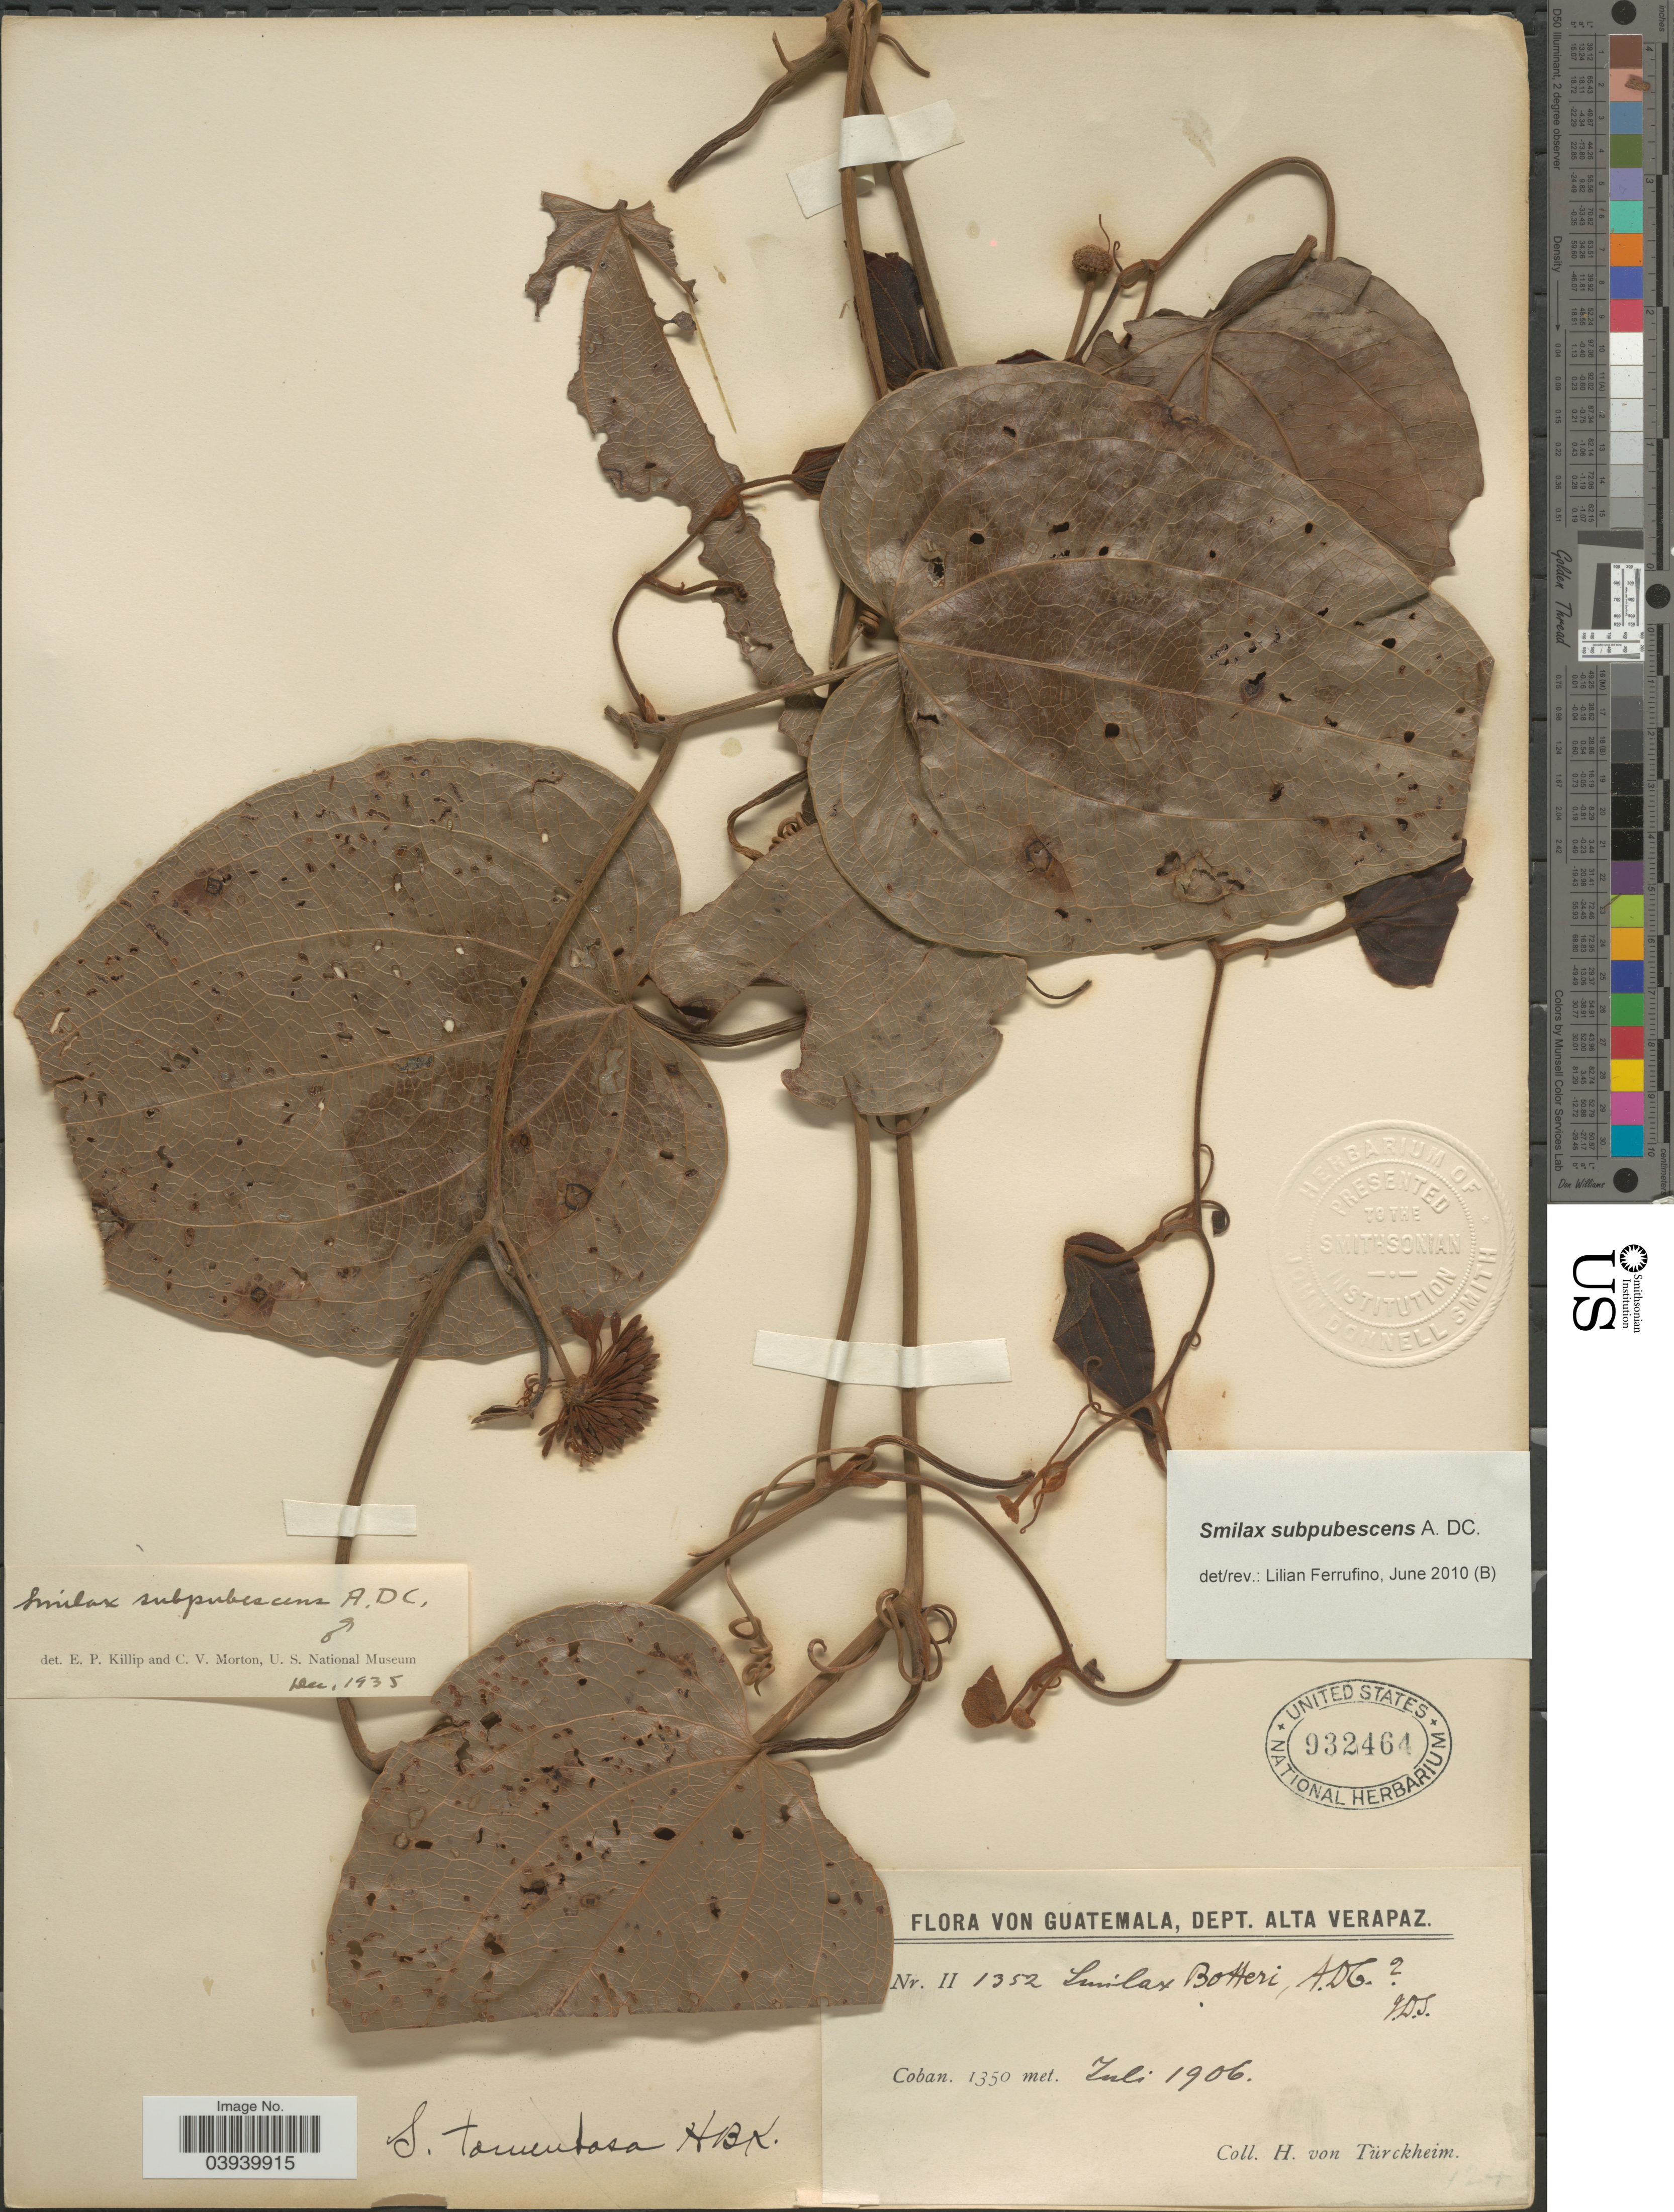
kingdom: Plantae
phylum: Tracheophyta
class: Liliopsida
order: Liliales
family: Smilacaceae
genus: Smilax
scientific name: Smilax subpubescens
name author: A. DC.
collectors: H. von Türckheim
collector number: II1352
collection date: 1906-07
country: Guatemala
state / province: Alta Verapaz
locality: Dept. Alta Verapaz. Coban.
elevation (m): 1350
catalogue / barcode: US 932464